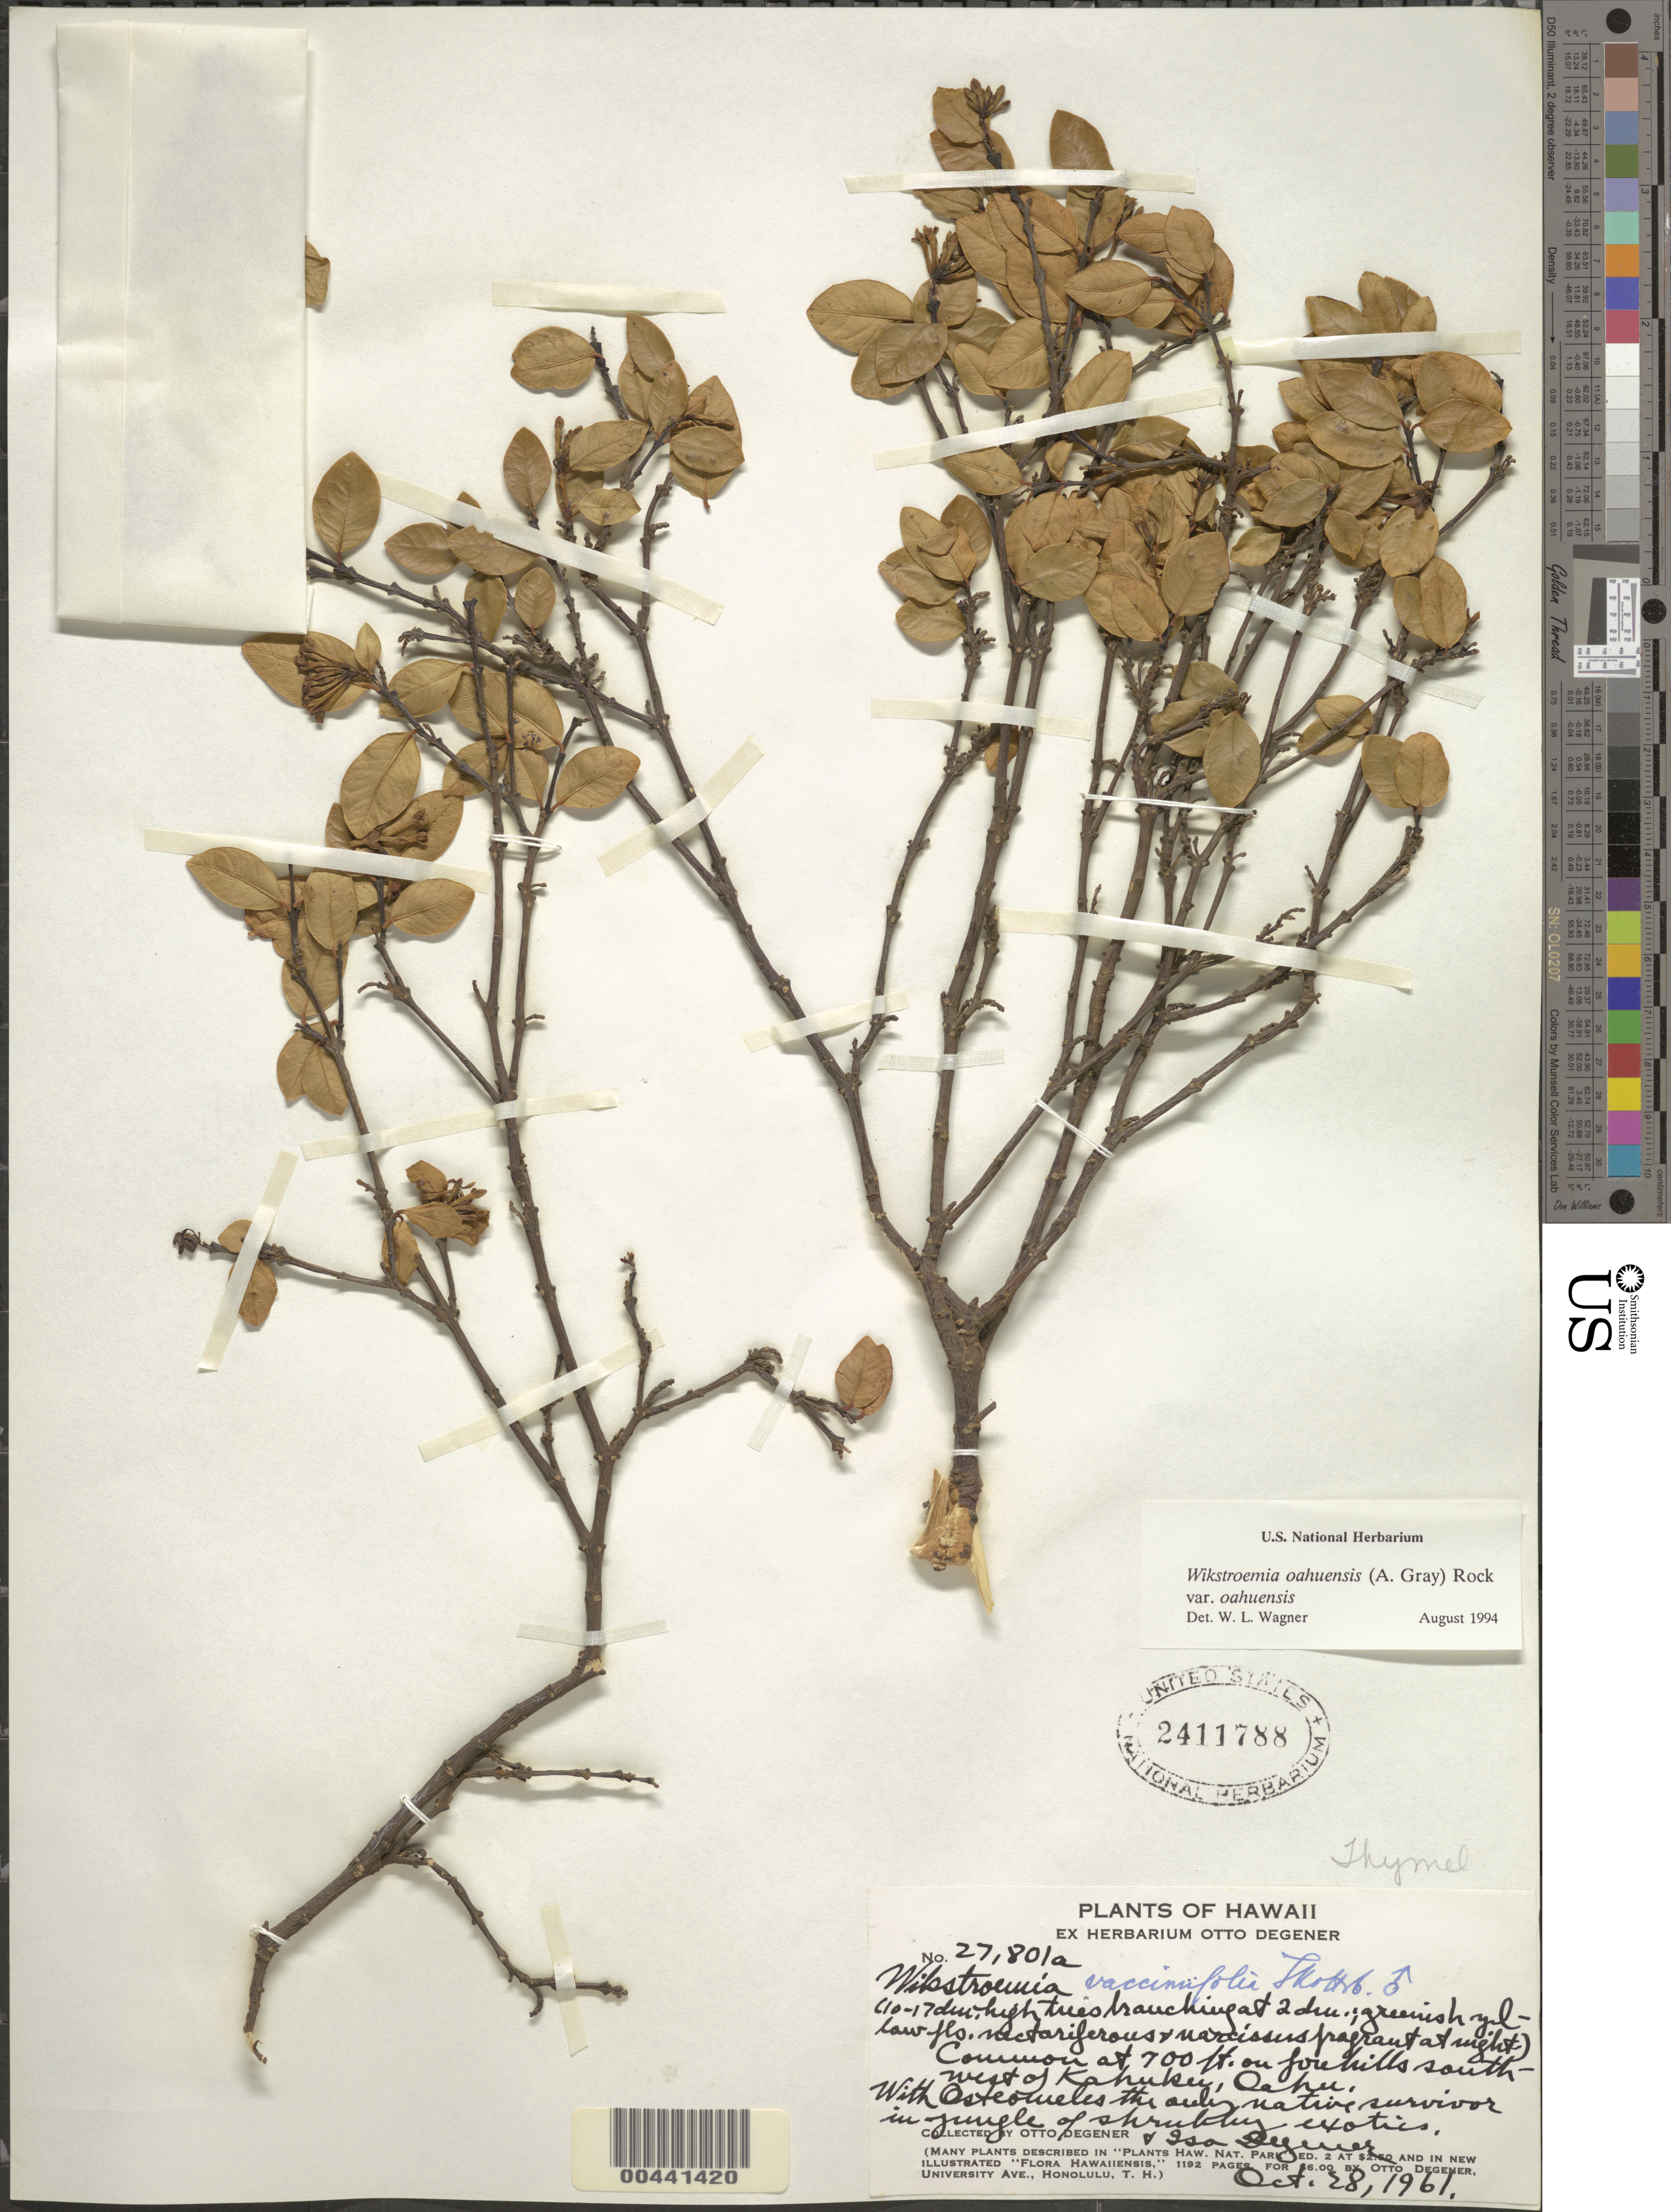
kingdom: Plantae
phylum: Tracheophyta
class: Magnoliopsida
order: Malvales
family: Thymelaeaceae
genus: Wikstroemia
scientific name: Wikstroemia oahuensis var. oahuensis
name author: (A. Gray) Rock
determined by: Wagner, W. L., (BOT), Smithsonian Institution - National Museum of Natural History (UNITED STATES)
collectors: O. Degener & I. Degener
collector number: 27801a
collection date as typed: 28 Oct 1961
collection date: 1961-10-28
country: United States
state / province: Hawaii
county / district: Honolulu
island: Oahu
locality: On forehills SW of Kahuku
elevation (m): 213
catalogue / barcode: US 2411788